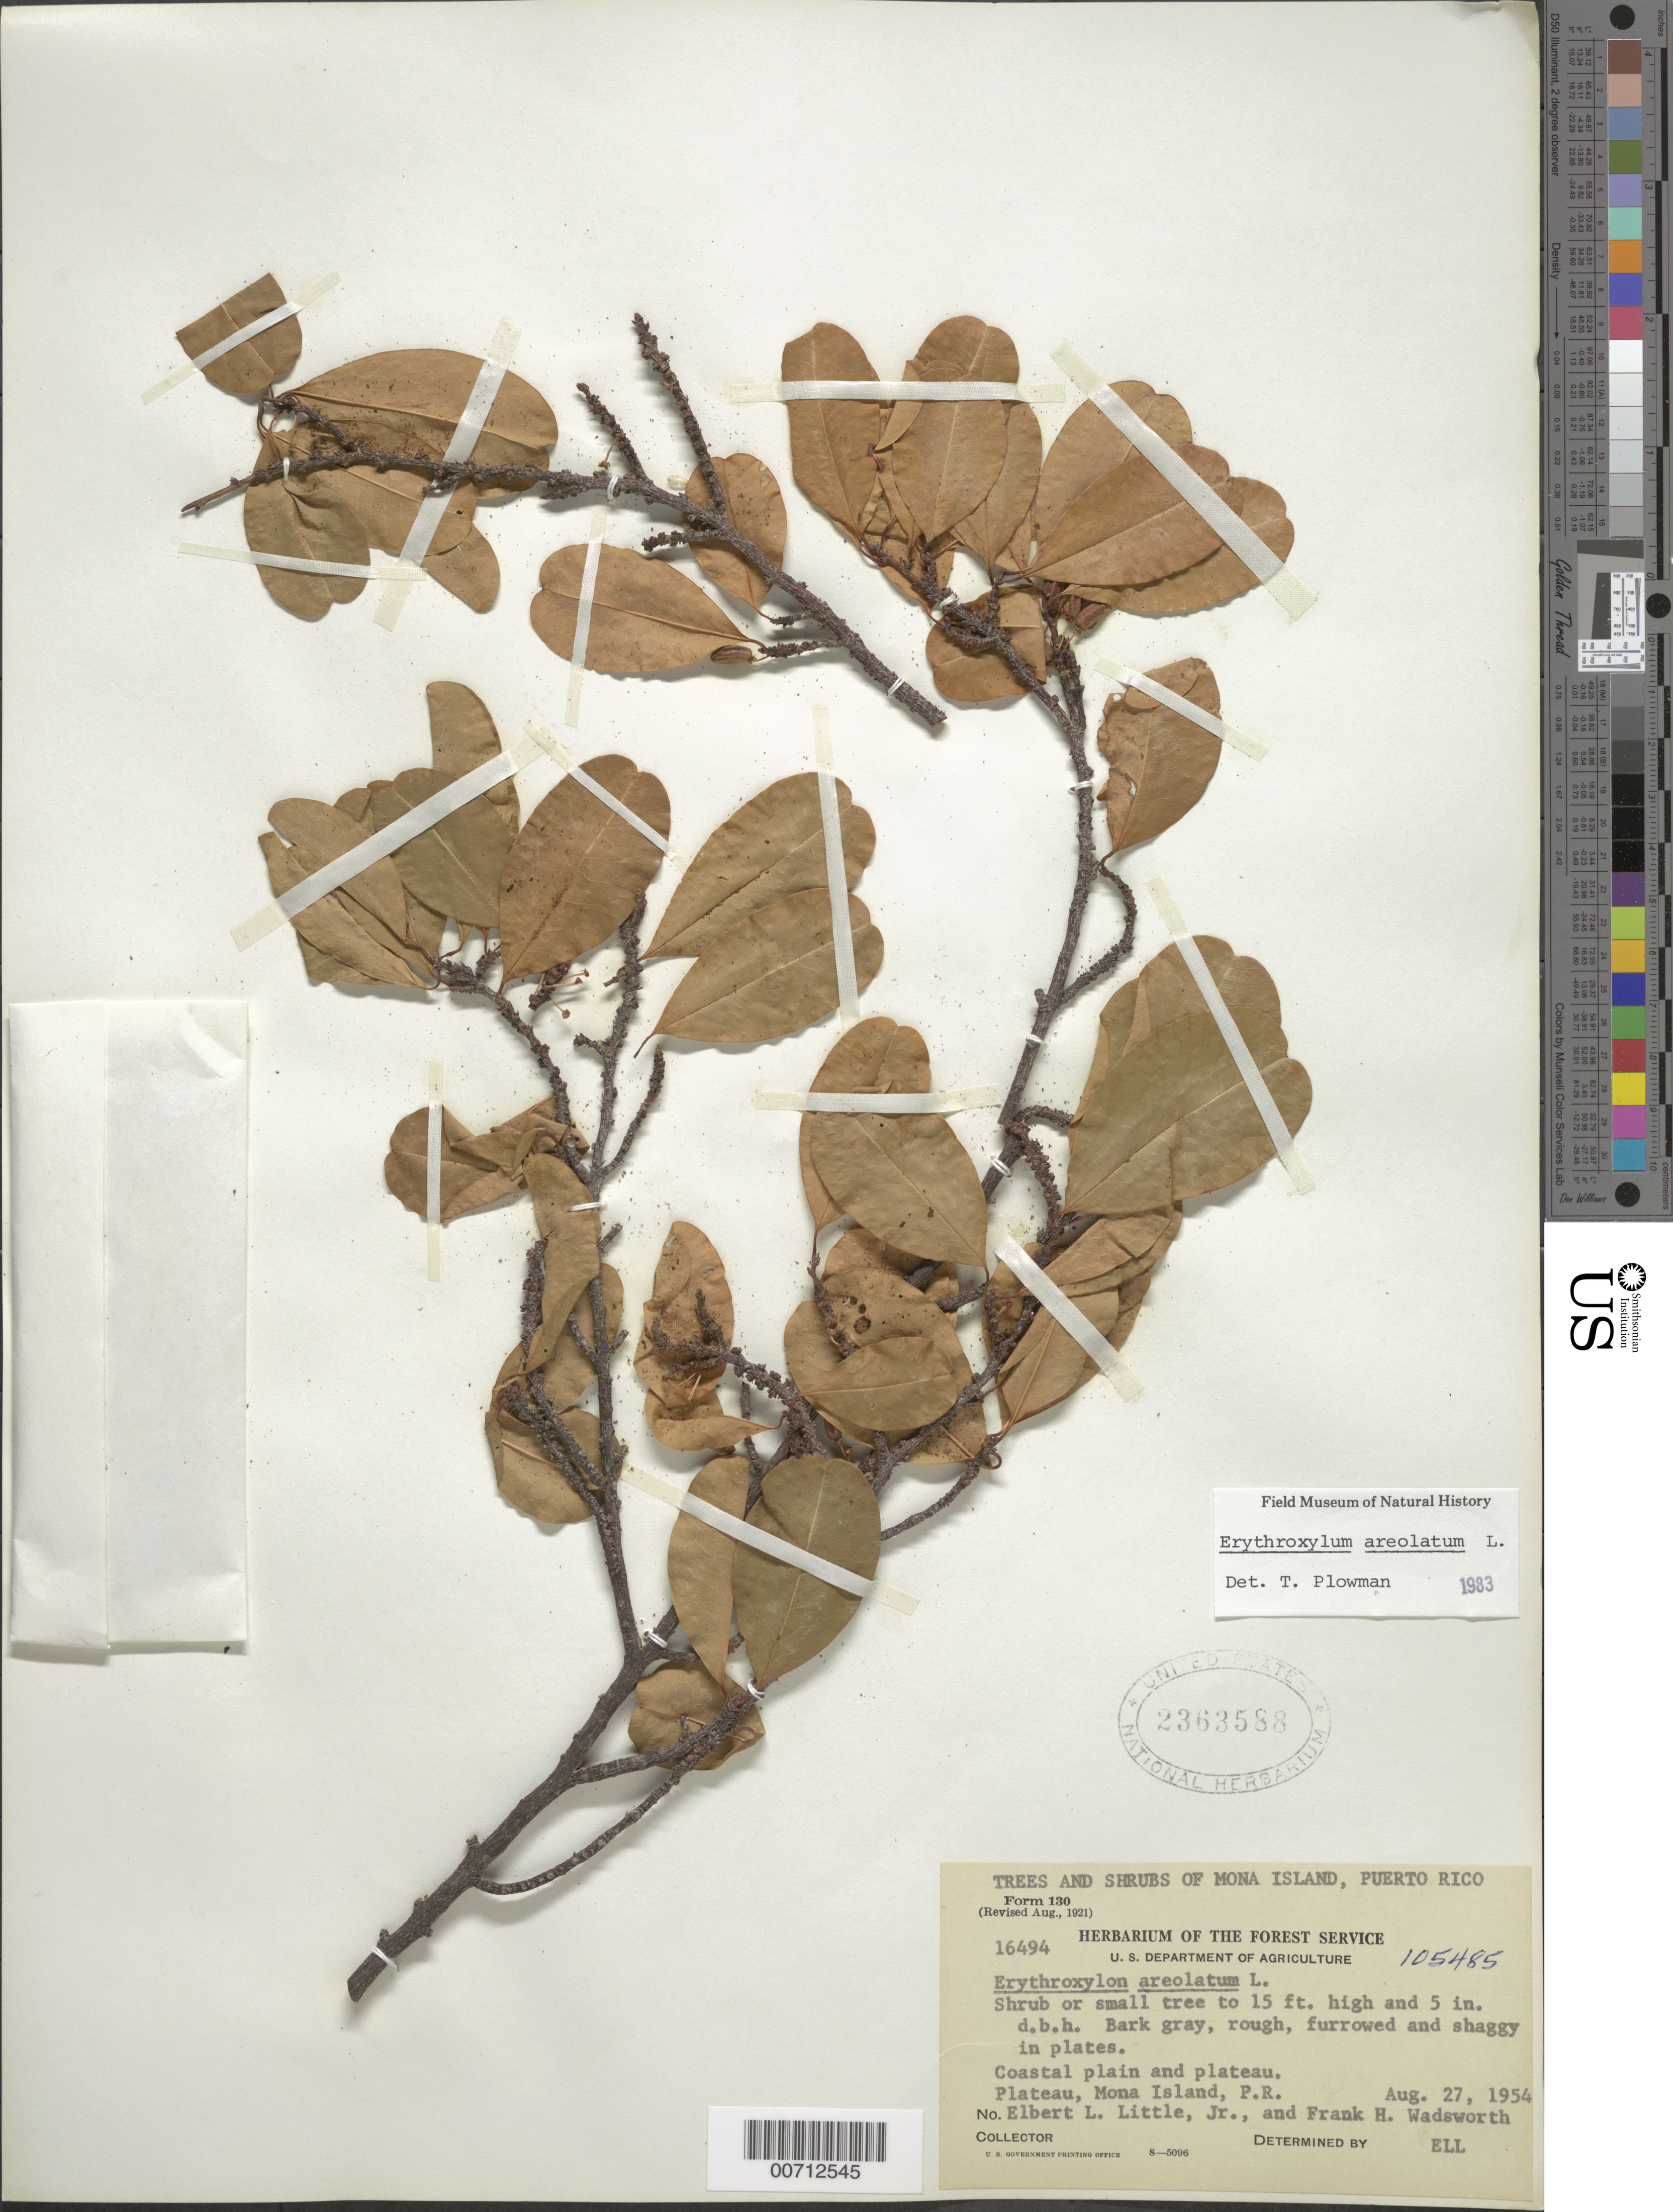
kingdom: Plantae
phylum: Tracheophyta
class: Magnoliopsida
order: Malpighiales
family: Erythroxylaceae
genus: Erythroxylum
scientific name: Erythroxylum aerolatum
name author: L.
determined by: Plowman, Timothy C.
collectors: E. L. Little & F. Wadsworth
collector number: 16494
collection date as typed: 27 Aug 1954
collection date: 1954-08-27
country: Puerto Rico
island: Mona Island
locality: Coastal plain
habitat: Plateau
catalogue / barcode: US 2363588